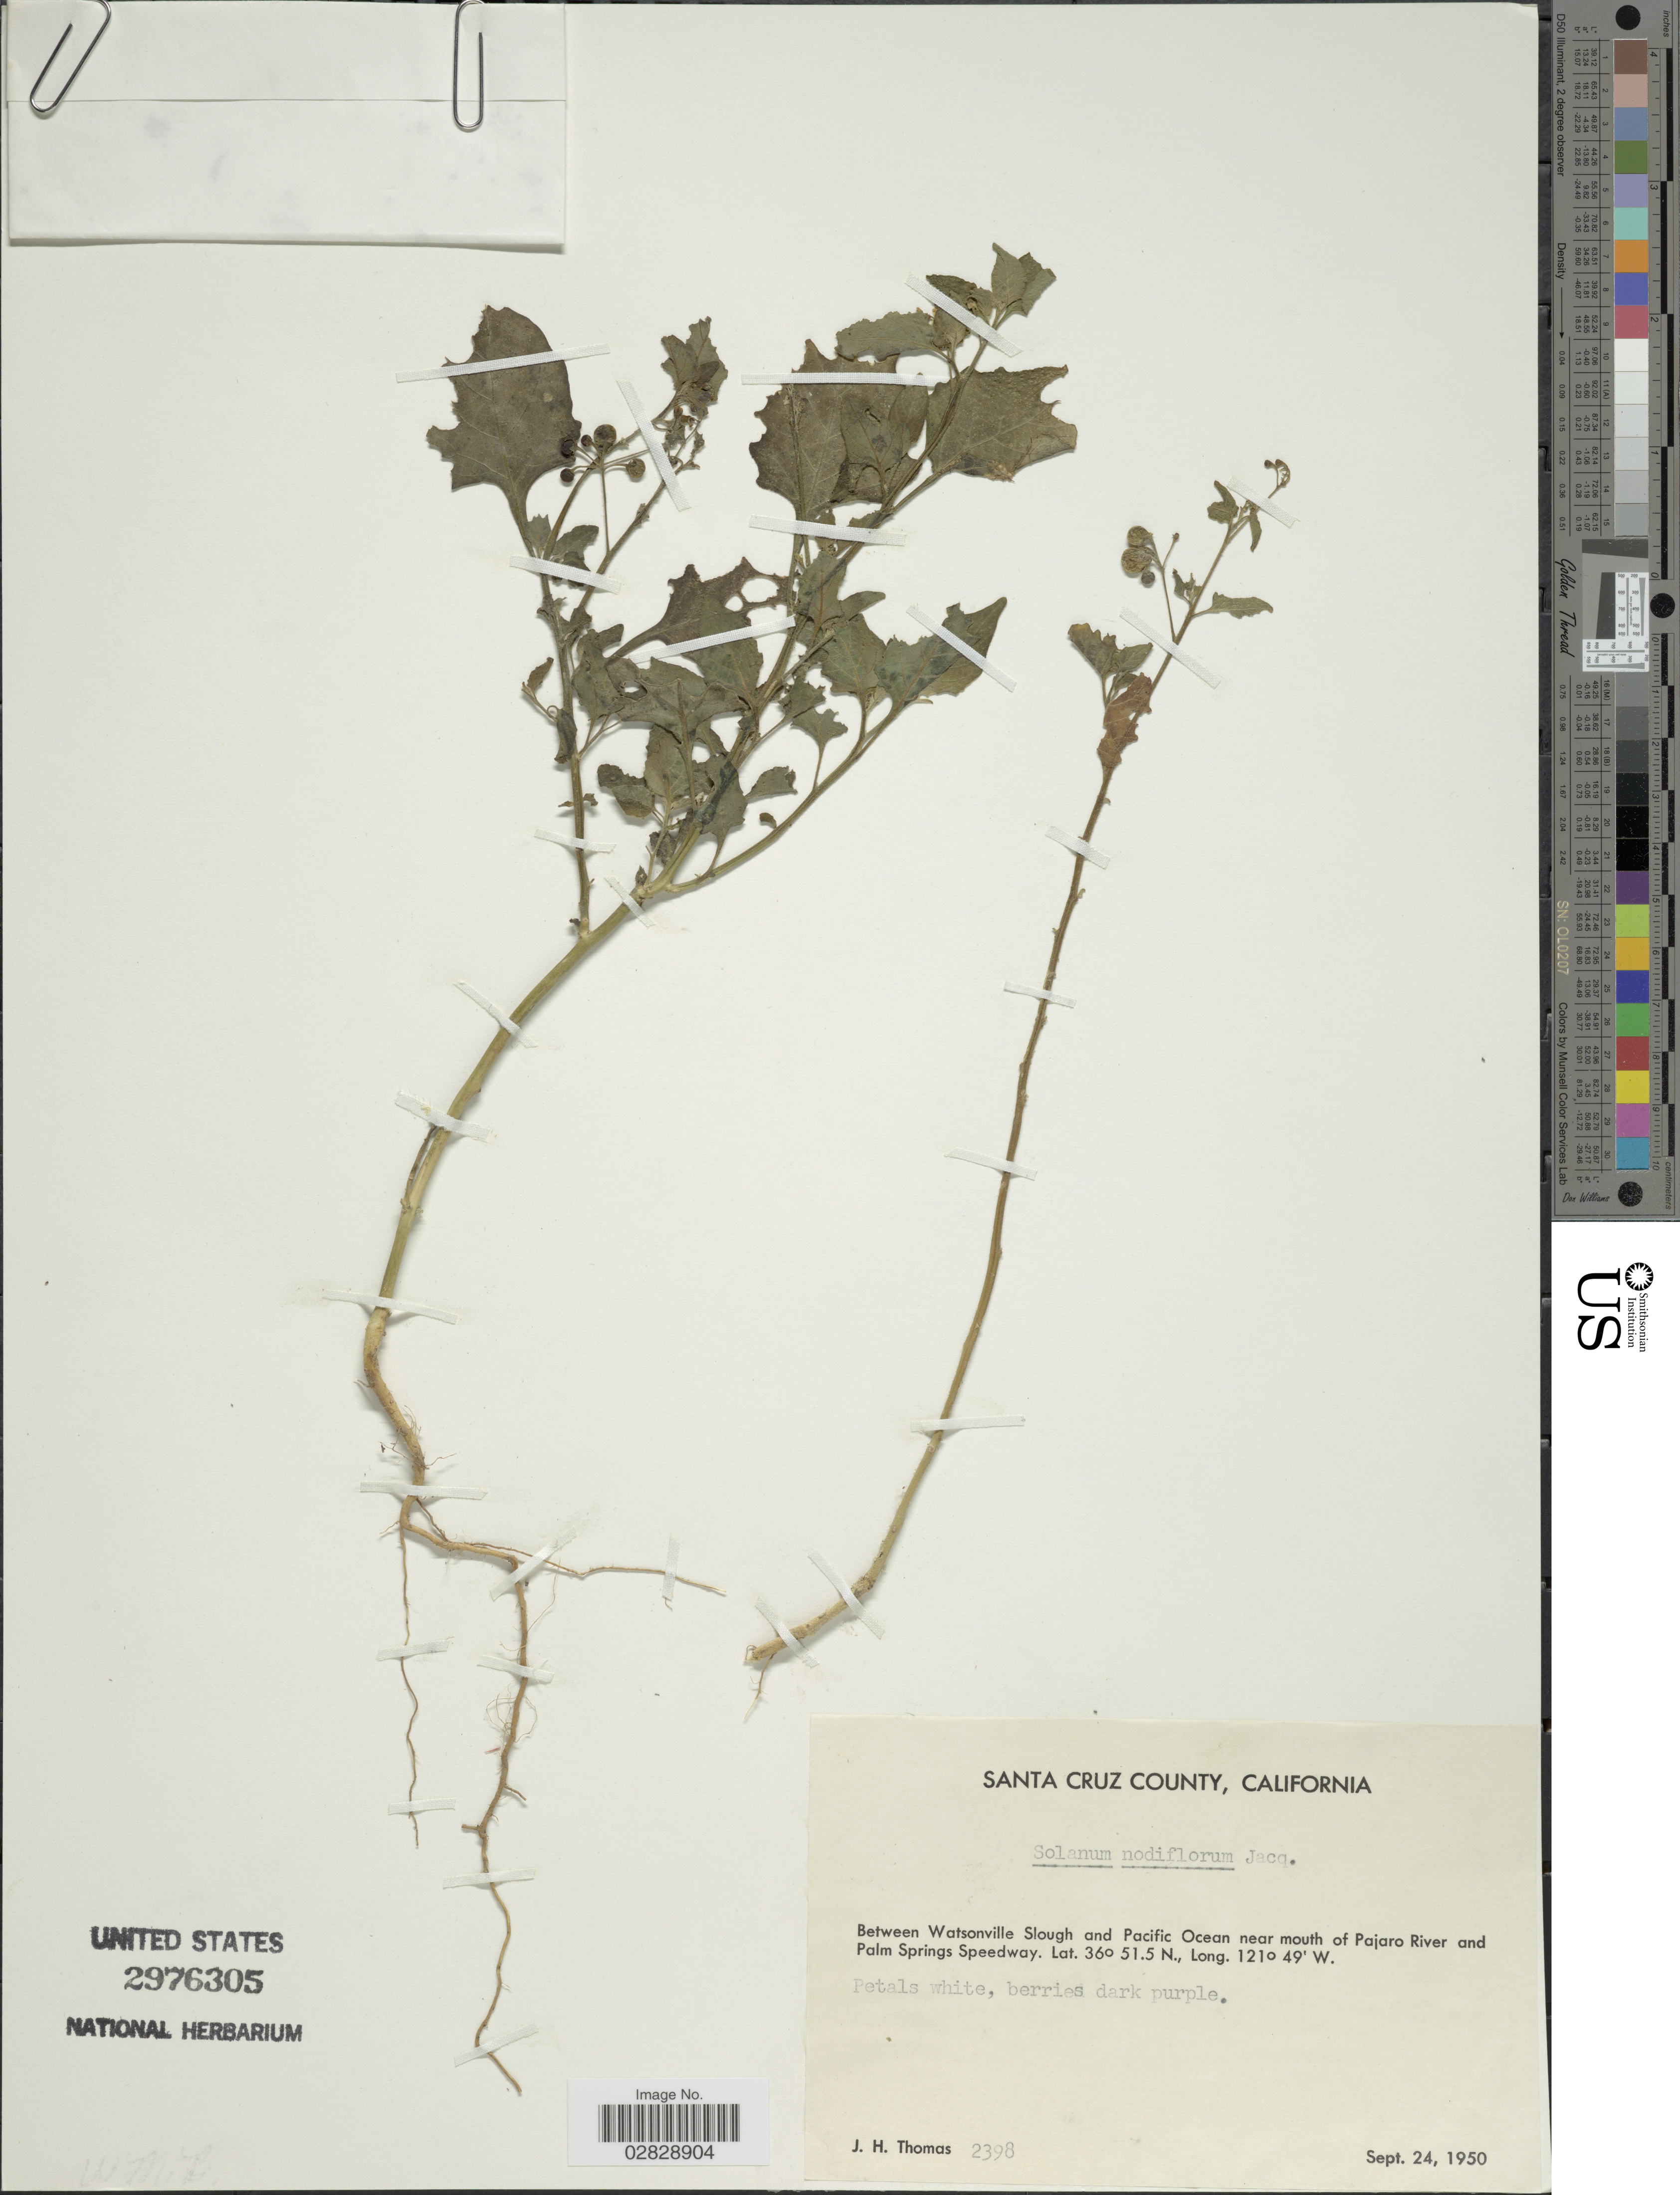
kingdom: Plantae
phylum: Tracheophyta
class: Magnoliopsida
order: Solanales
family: Solanaceae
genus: Solanum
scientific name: Solanum americanum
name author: Mill.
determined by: Knapp, S. D.; Särkinen, T.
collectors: J. H. Thomas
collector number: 2398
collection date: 1950-09-24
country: United States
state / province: California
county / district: Santa Cruz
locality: Santa Cruz County. Between Watsonville, Slough and Pacific Ocean near mouth of Pajaro River and Palm Springs Speedway.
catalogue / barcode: US 2976305